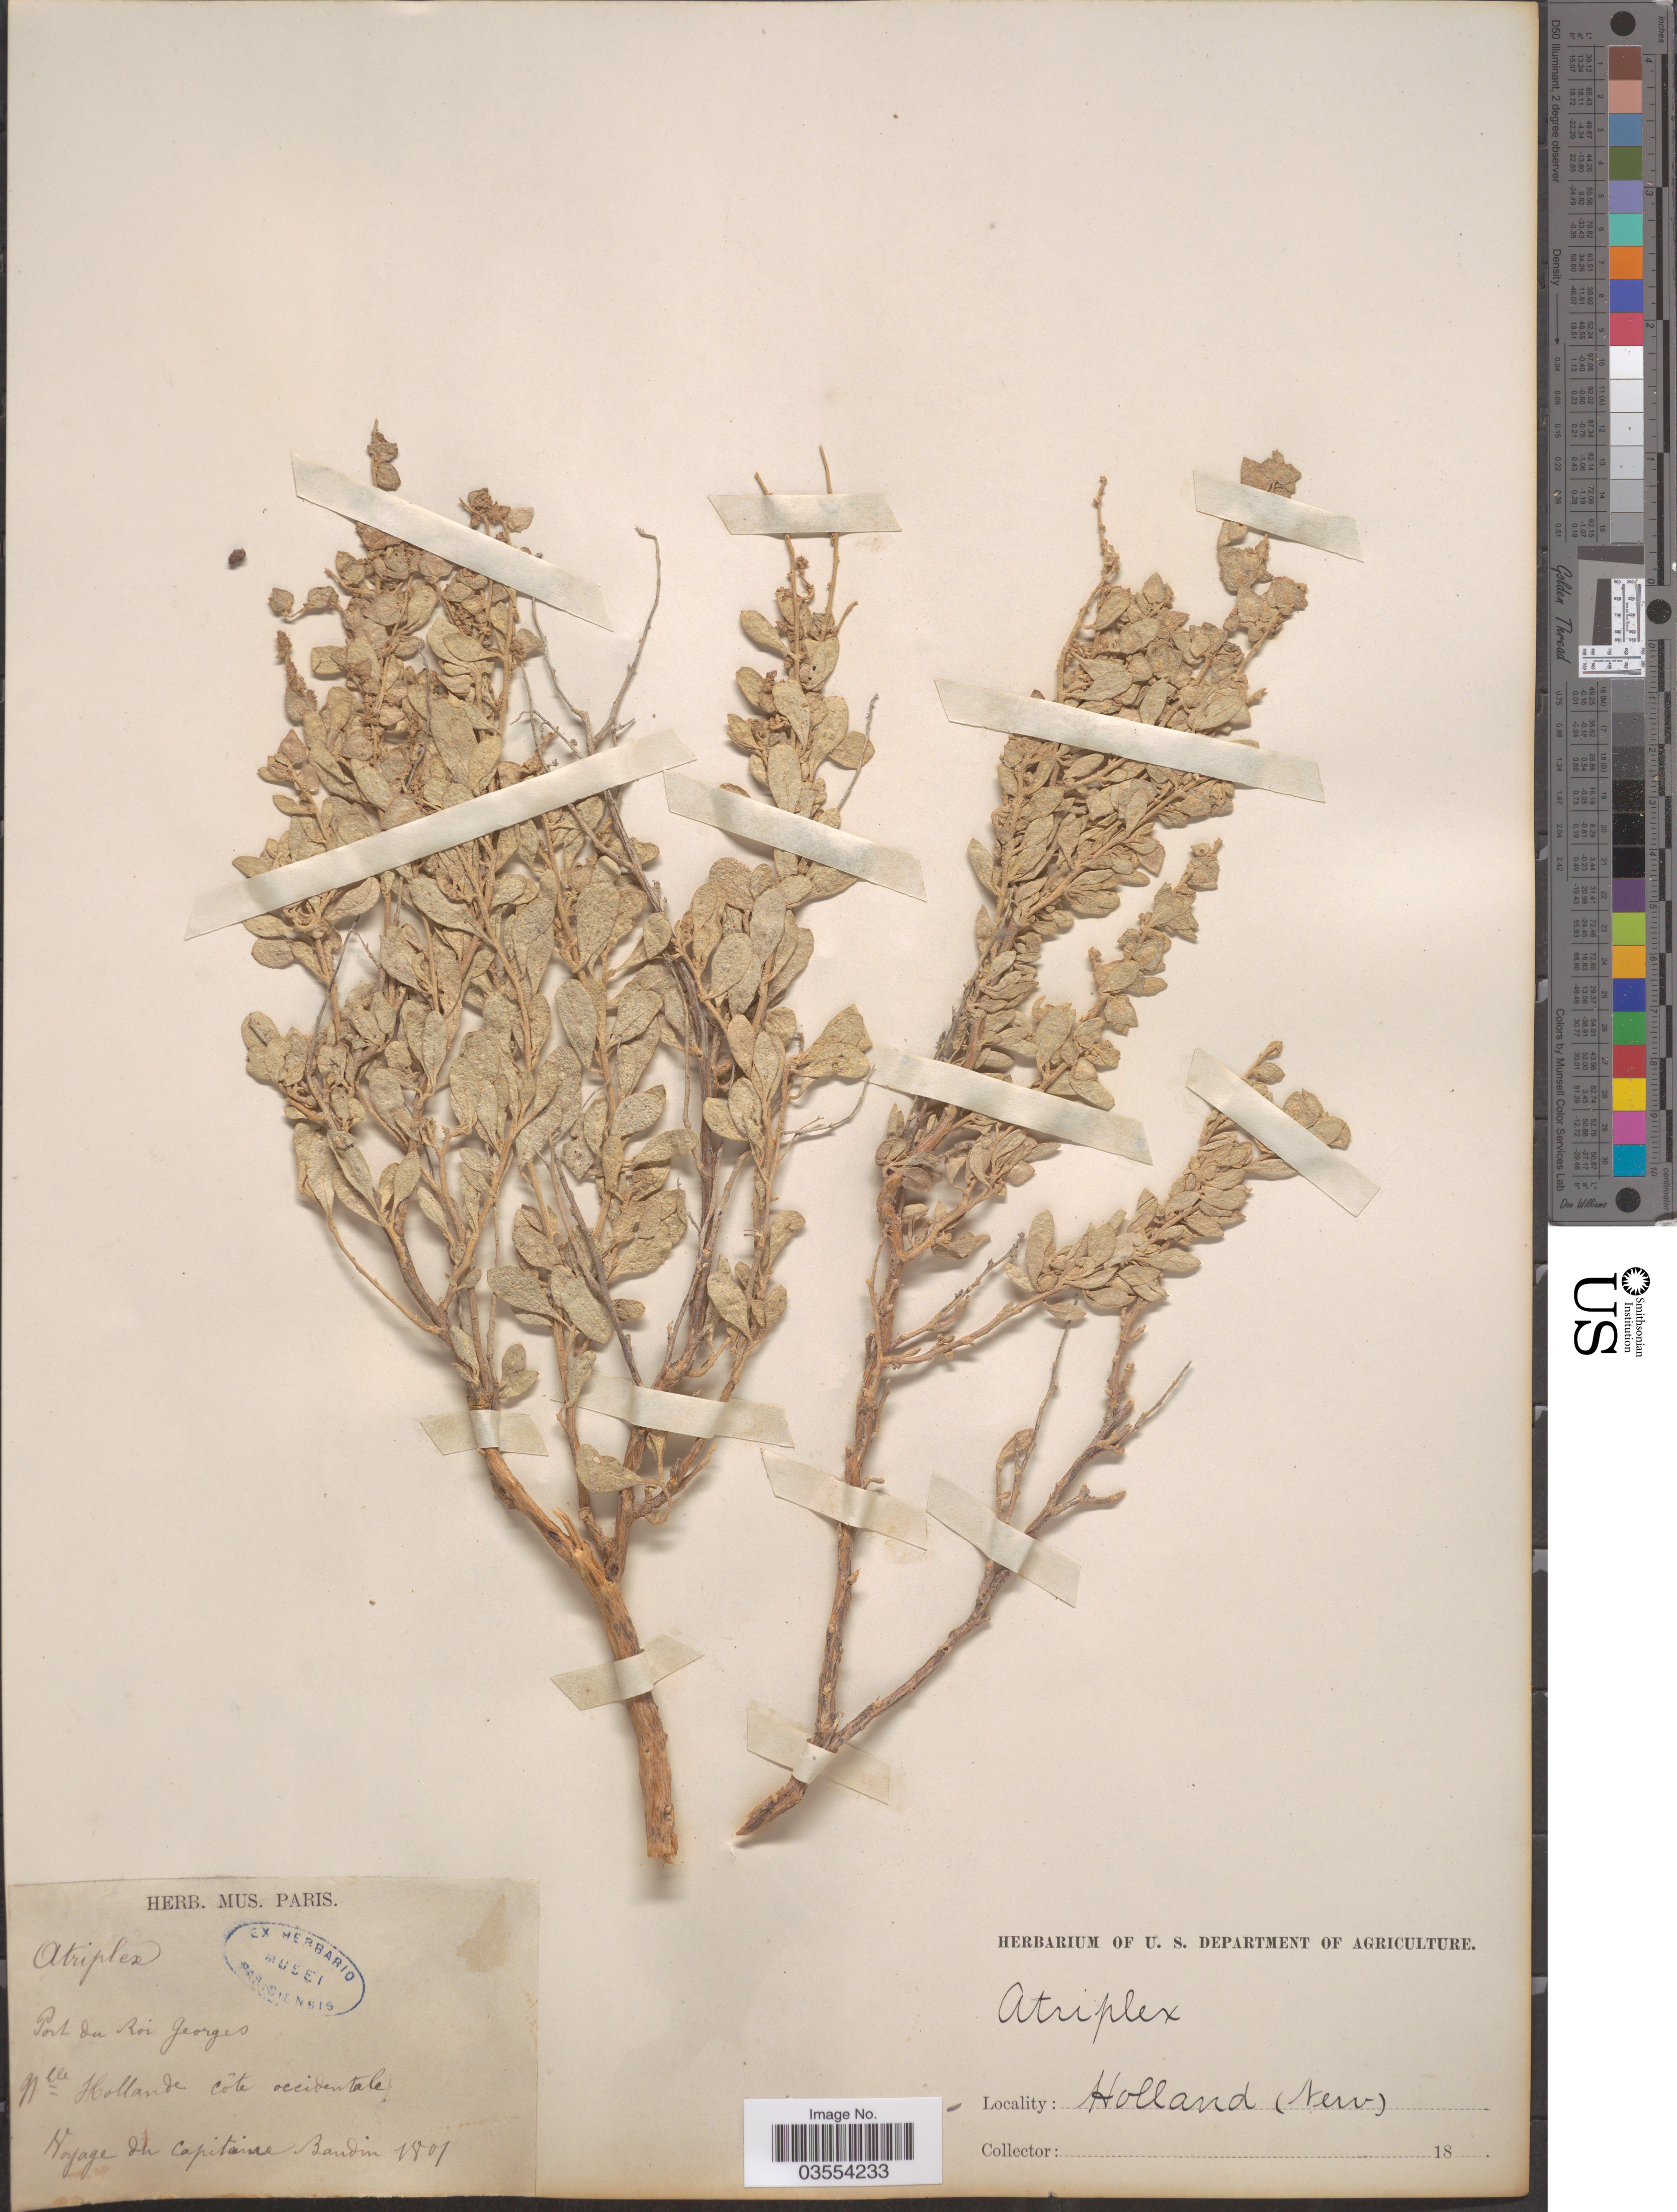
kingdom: Plantae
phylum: Tracheophyta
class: Magnoliopsida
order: Caryophyllales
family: Amaranthaceae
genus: Atriplex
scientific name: Atriplex sp.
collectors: T. Baudin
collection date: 1801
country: Australia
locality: Port du Roi Georges, Nlle Hollande côte occidentale. Holland (New).